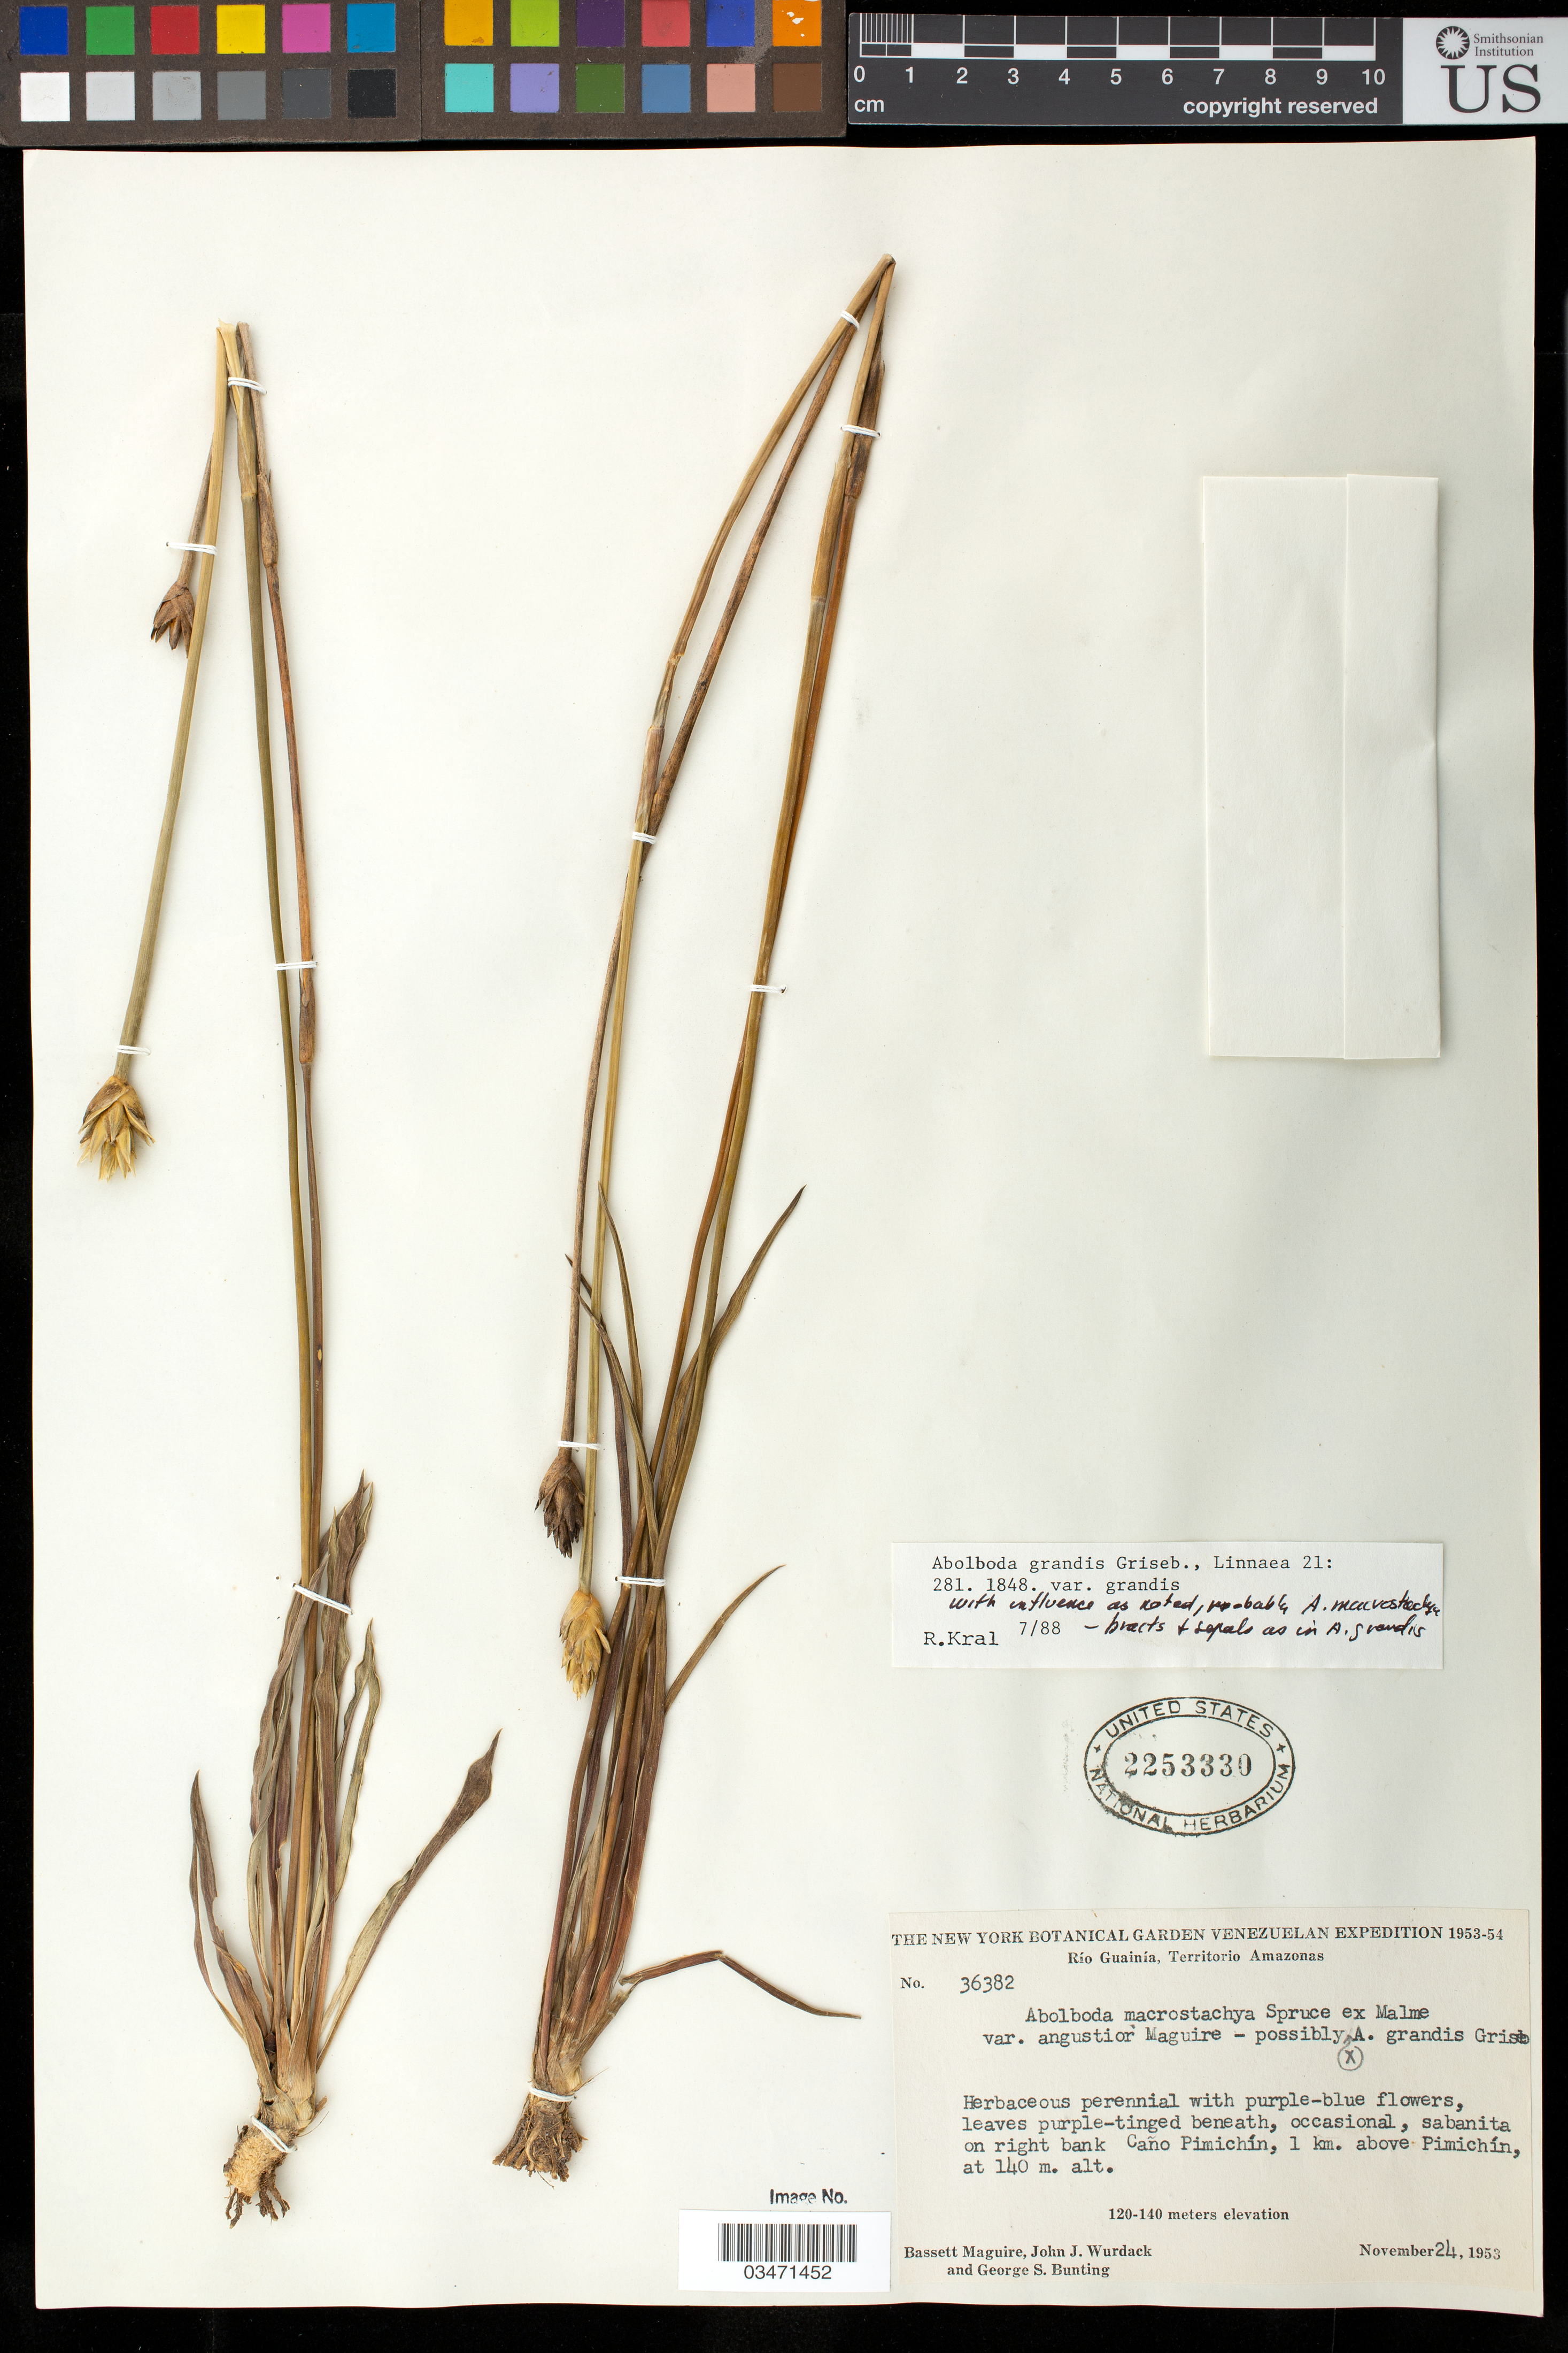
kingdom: Plantae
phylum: Tracheophyta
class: Liliopsida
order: Poales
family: Xyridaceae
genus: Abolboda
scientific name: Abolboda grandis var. grandis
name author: Griseb.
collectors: B. Maguire, J. J. Wurdack & G. S. Bunting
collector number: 36382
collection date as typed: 24-Nov-53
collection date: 1953-11-24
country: Venezuela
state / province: Amazonas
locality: Río Guainía, Caño Pimichín, 1 km above Pimichín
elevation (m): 140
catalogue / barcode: US 2253330